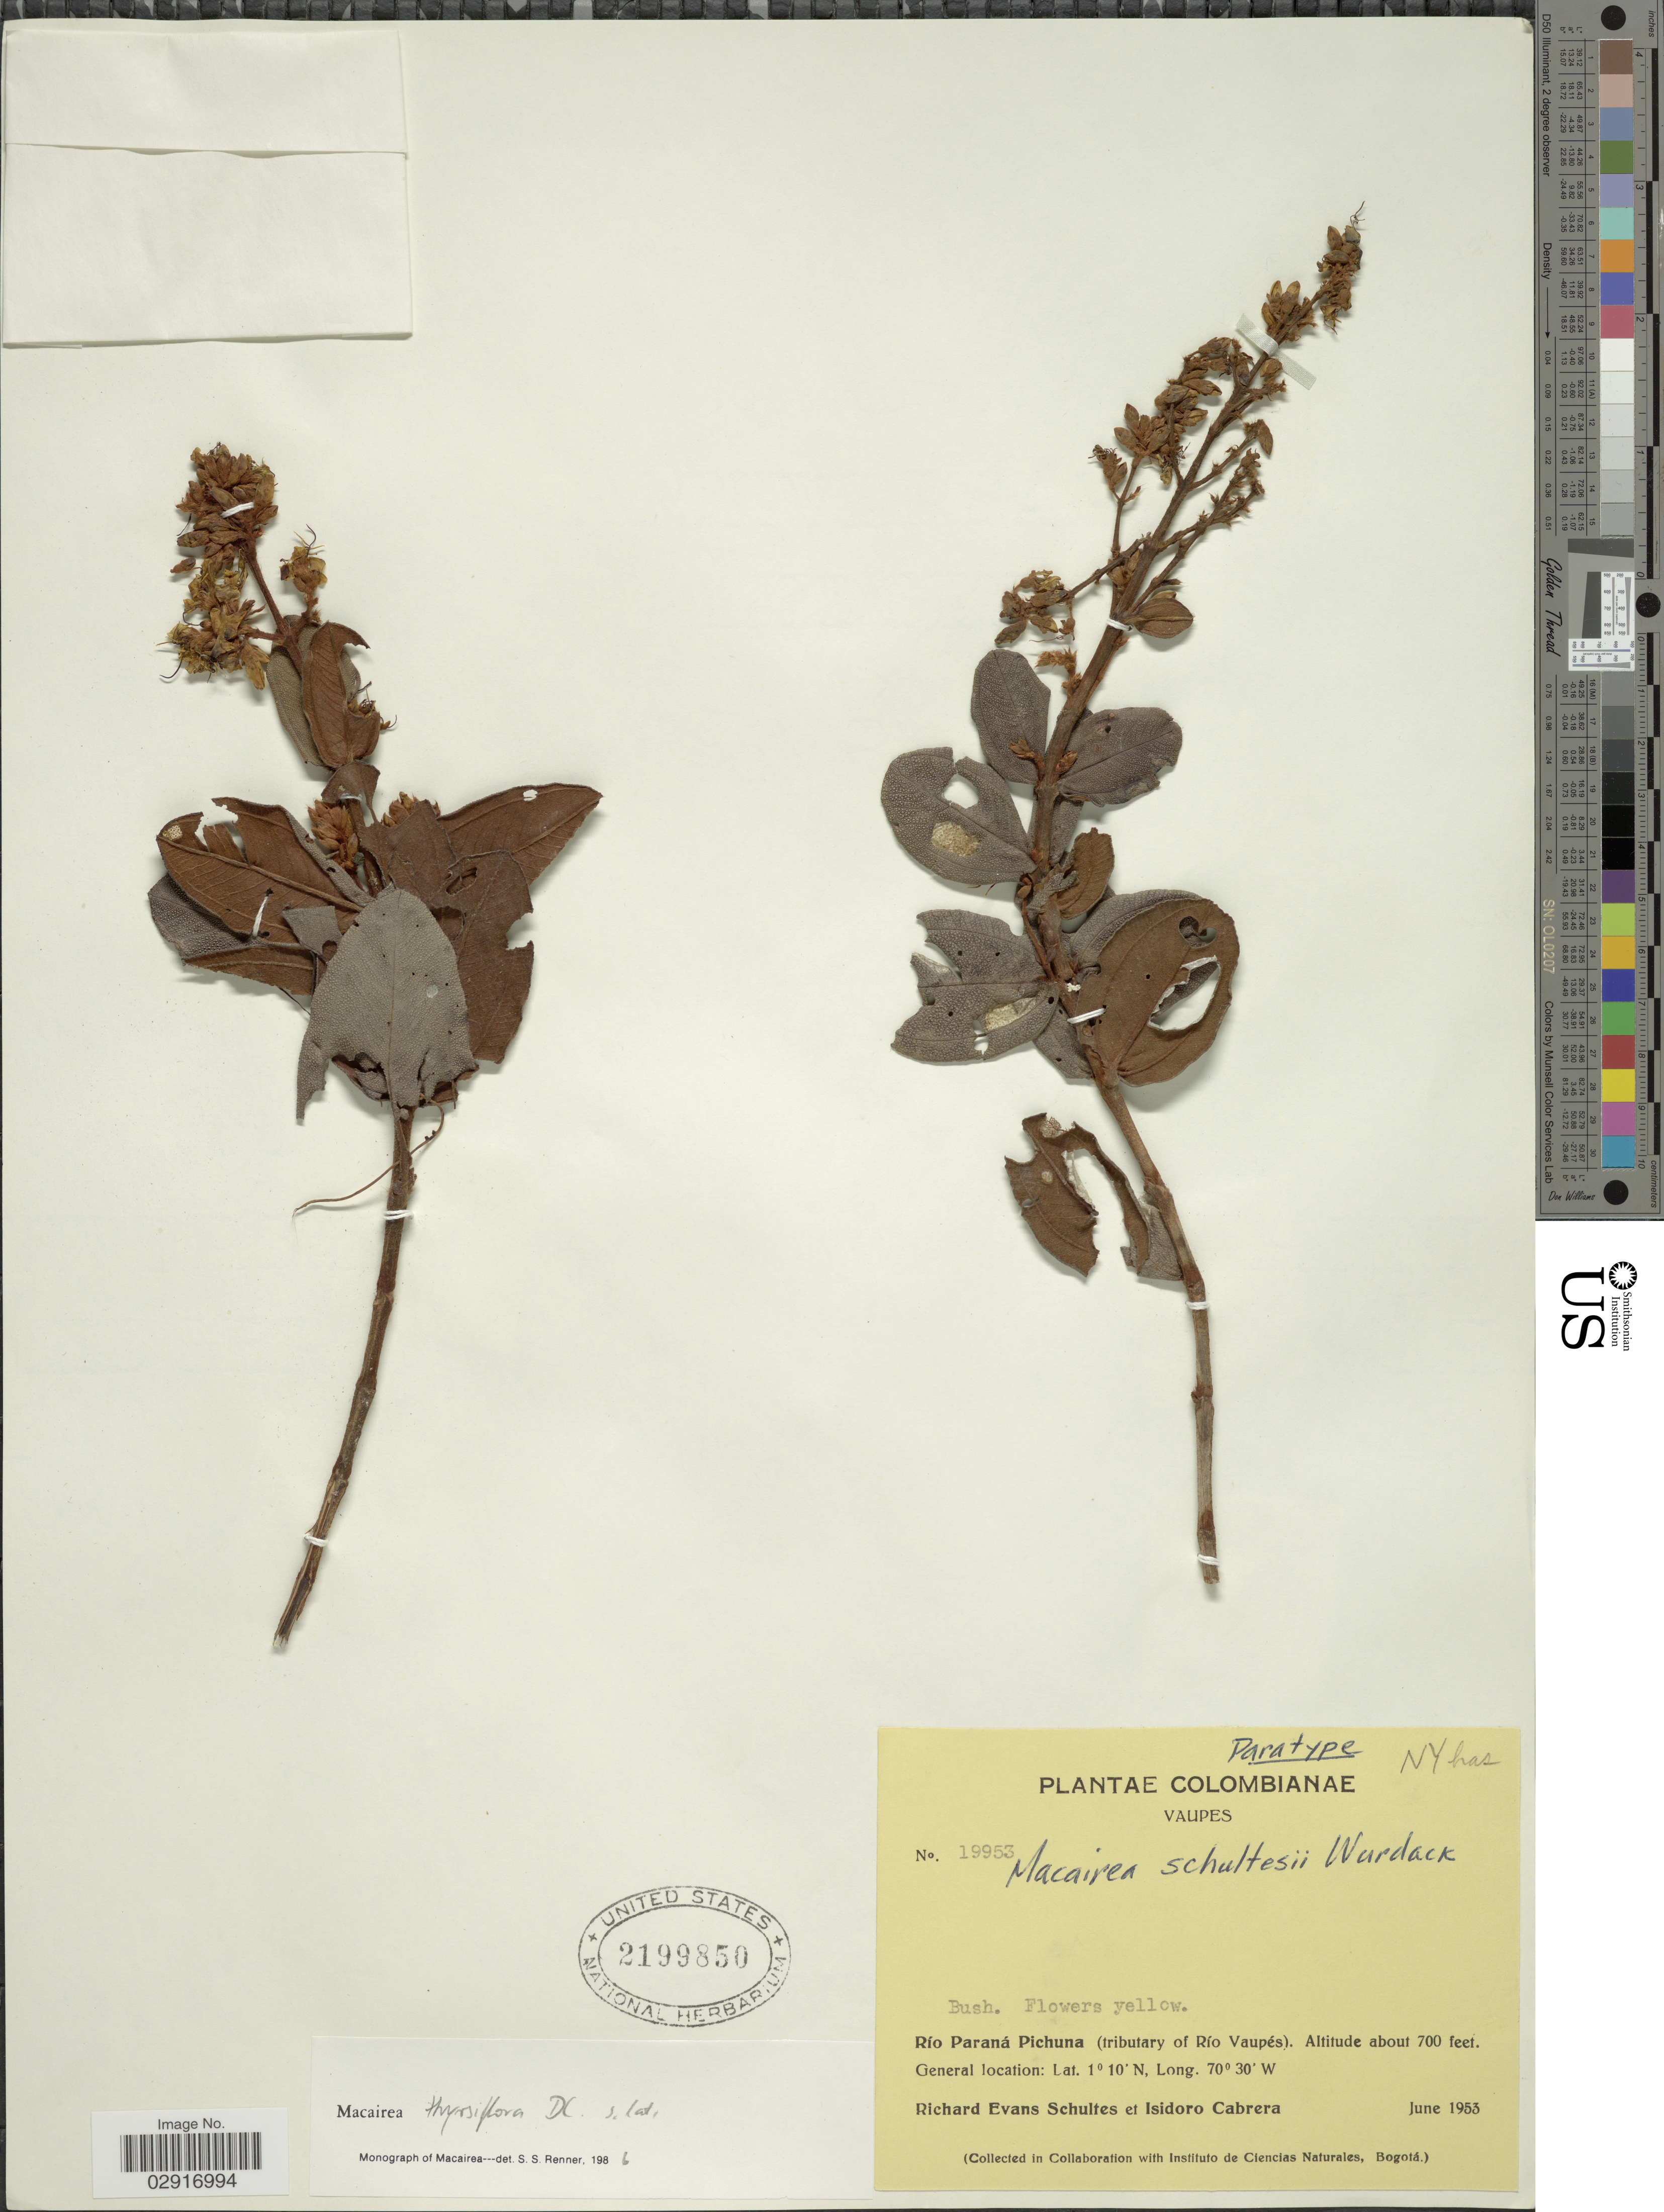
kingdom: Plantae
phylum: Tracheophyta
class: Magnoliopsida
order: Myrtales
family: Melastomataceae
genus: Macairea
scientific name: Macairea schultesii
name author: Wurdack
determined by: Nunes da Silva, Diego, (RB), Jardim Botanico do Rio de Janeiro - Herbario (BRAZIL)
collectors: R. E. Schultes & I. Cabrera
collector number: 19953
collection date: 1953-06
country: Colombia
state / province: Vaupés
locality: Río Paraná Pichuna (tributary of Río Vaupés).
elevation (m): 213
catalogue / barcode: US 2199850